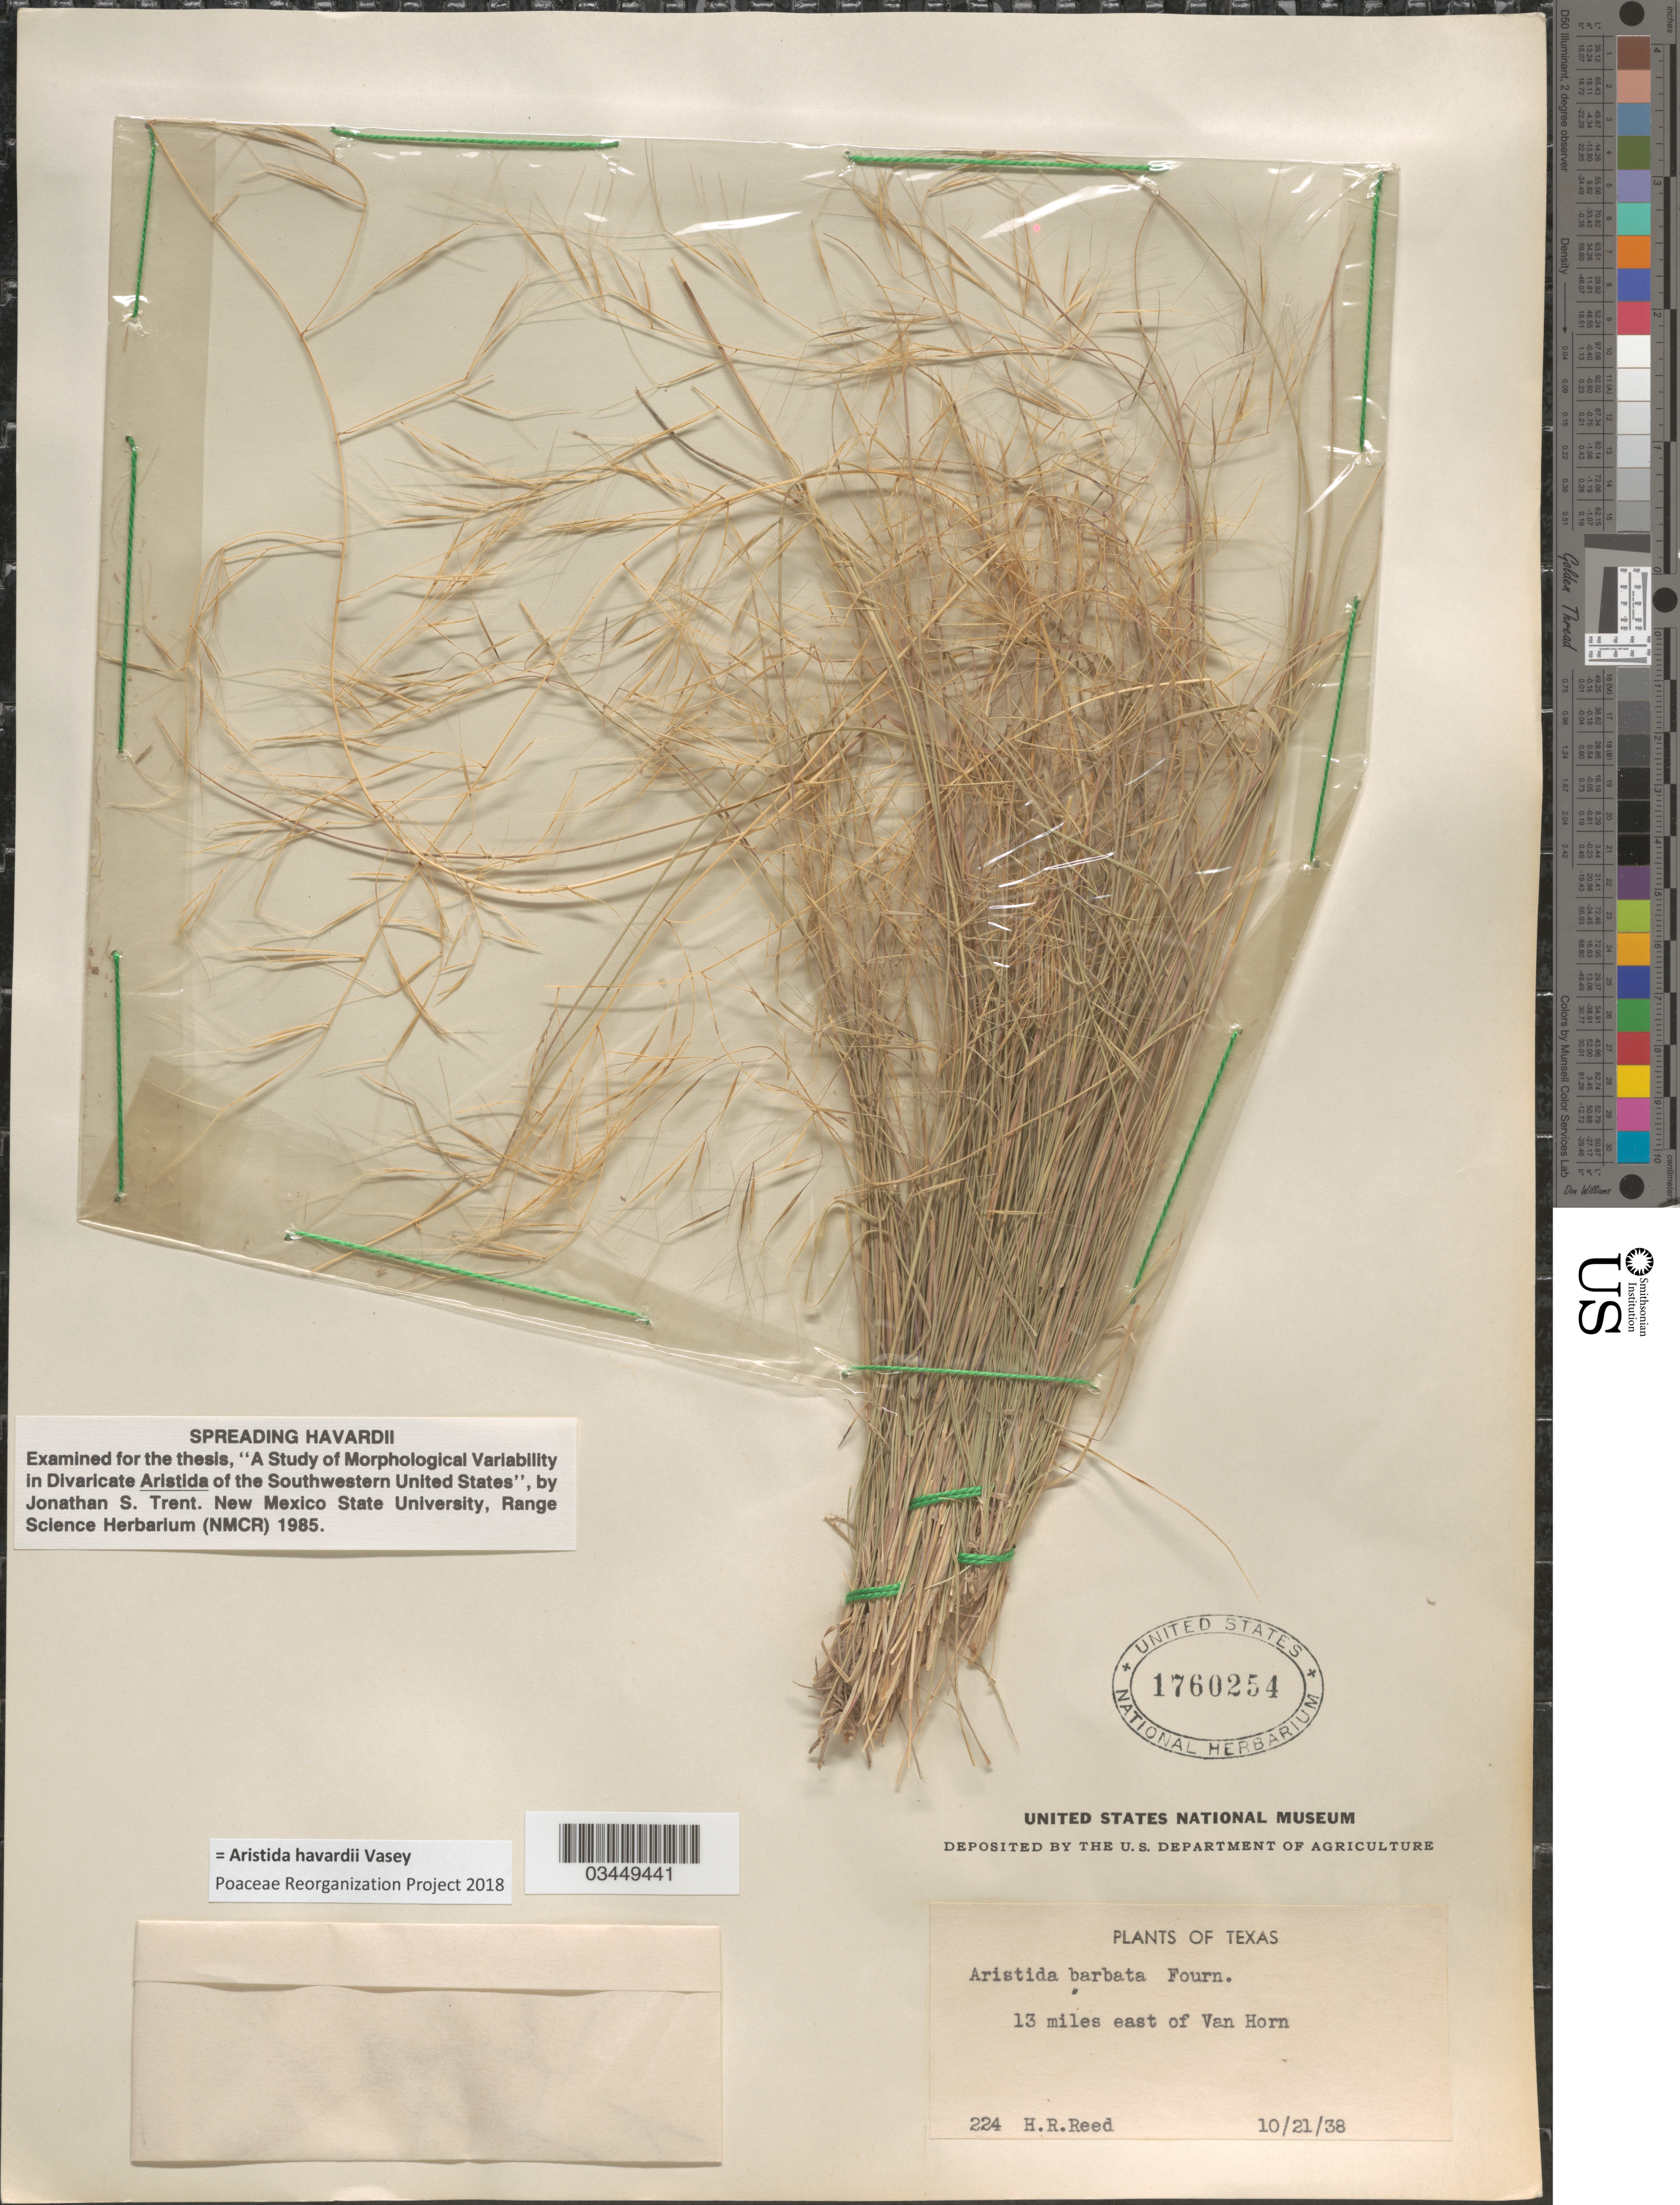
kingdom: Plantae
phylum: Tracheophyta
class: Liliopsida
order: Poales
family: Poaceae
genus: Aristida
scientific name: Aristida havardii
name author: Vasey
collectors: H. Reed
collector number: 224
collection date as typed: Transcribed d/m/y: 21/10/38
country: United States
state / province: Texas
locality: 13 miles east of Van Horn.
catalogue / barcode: US 1760254